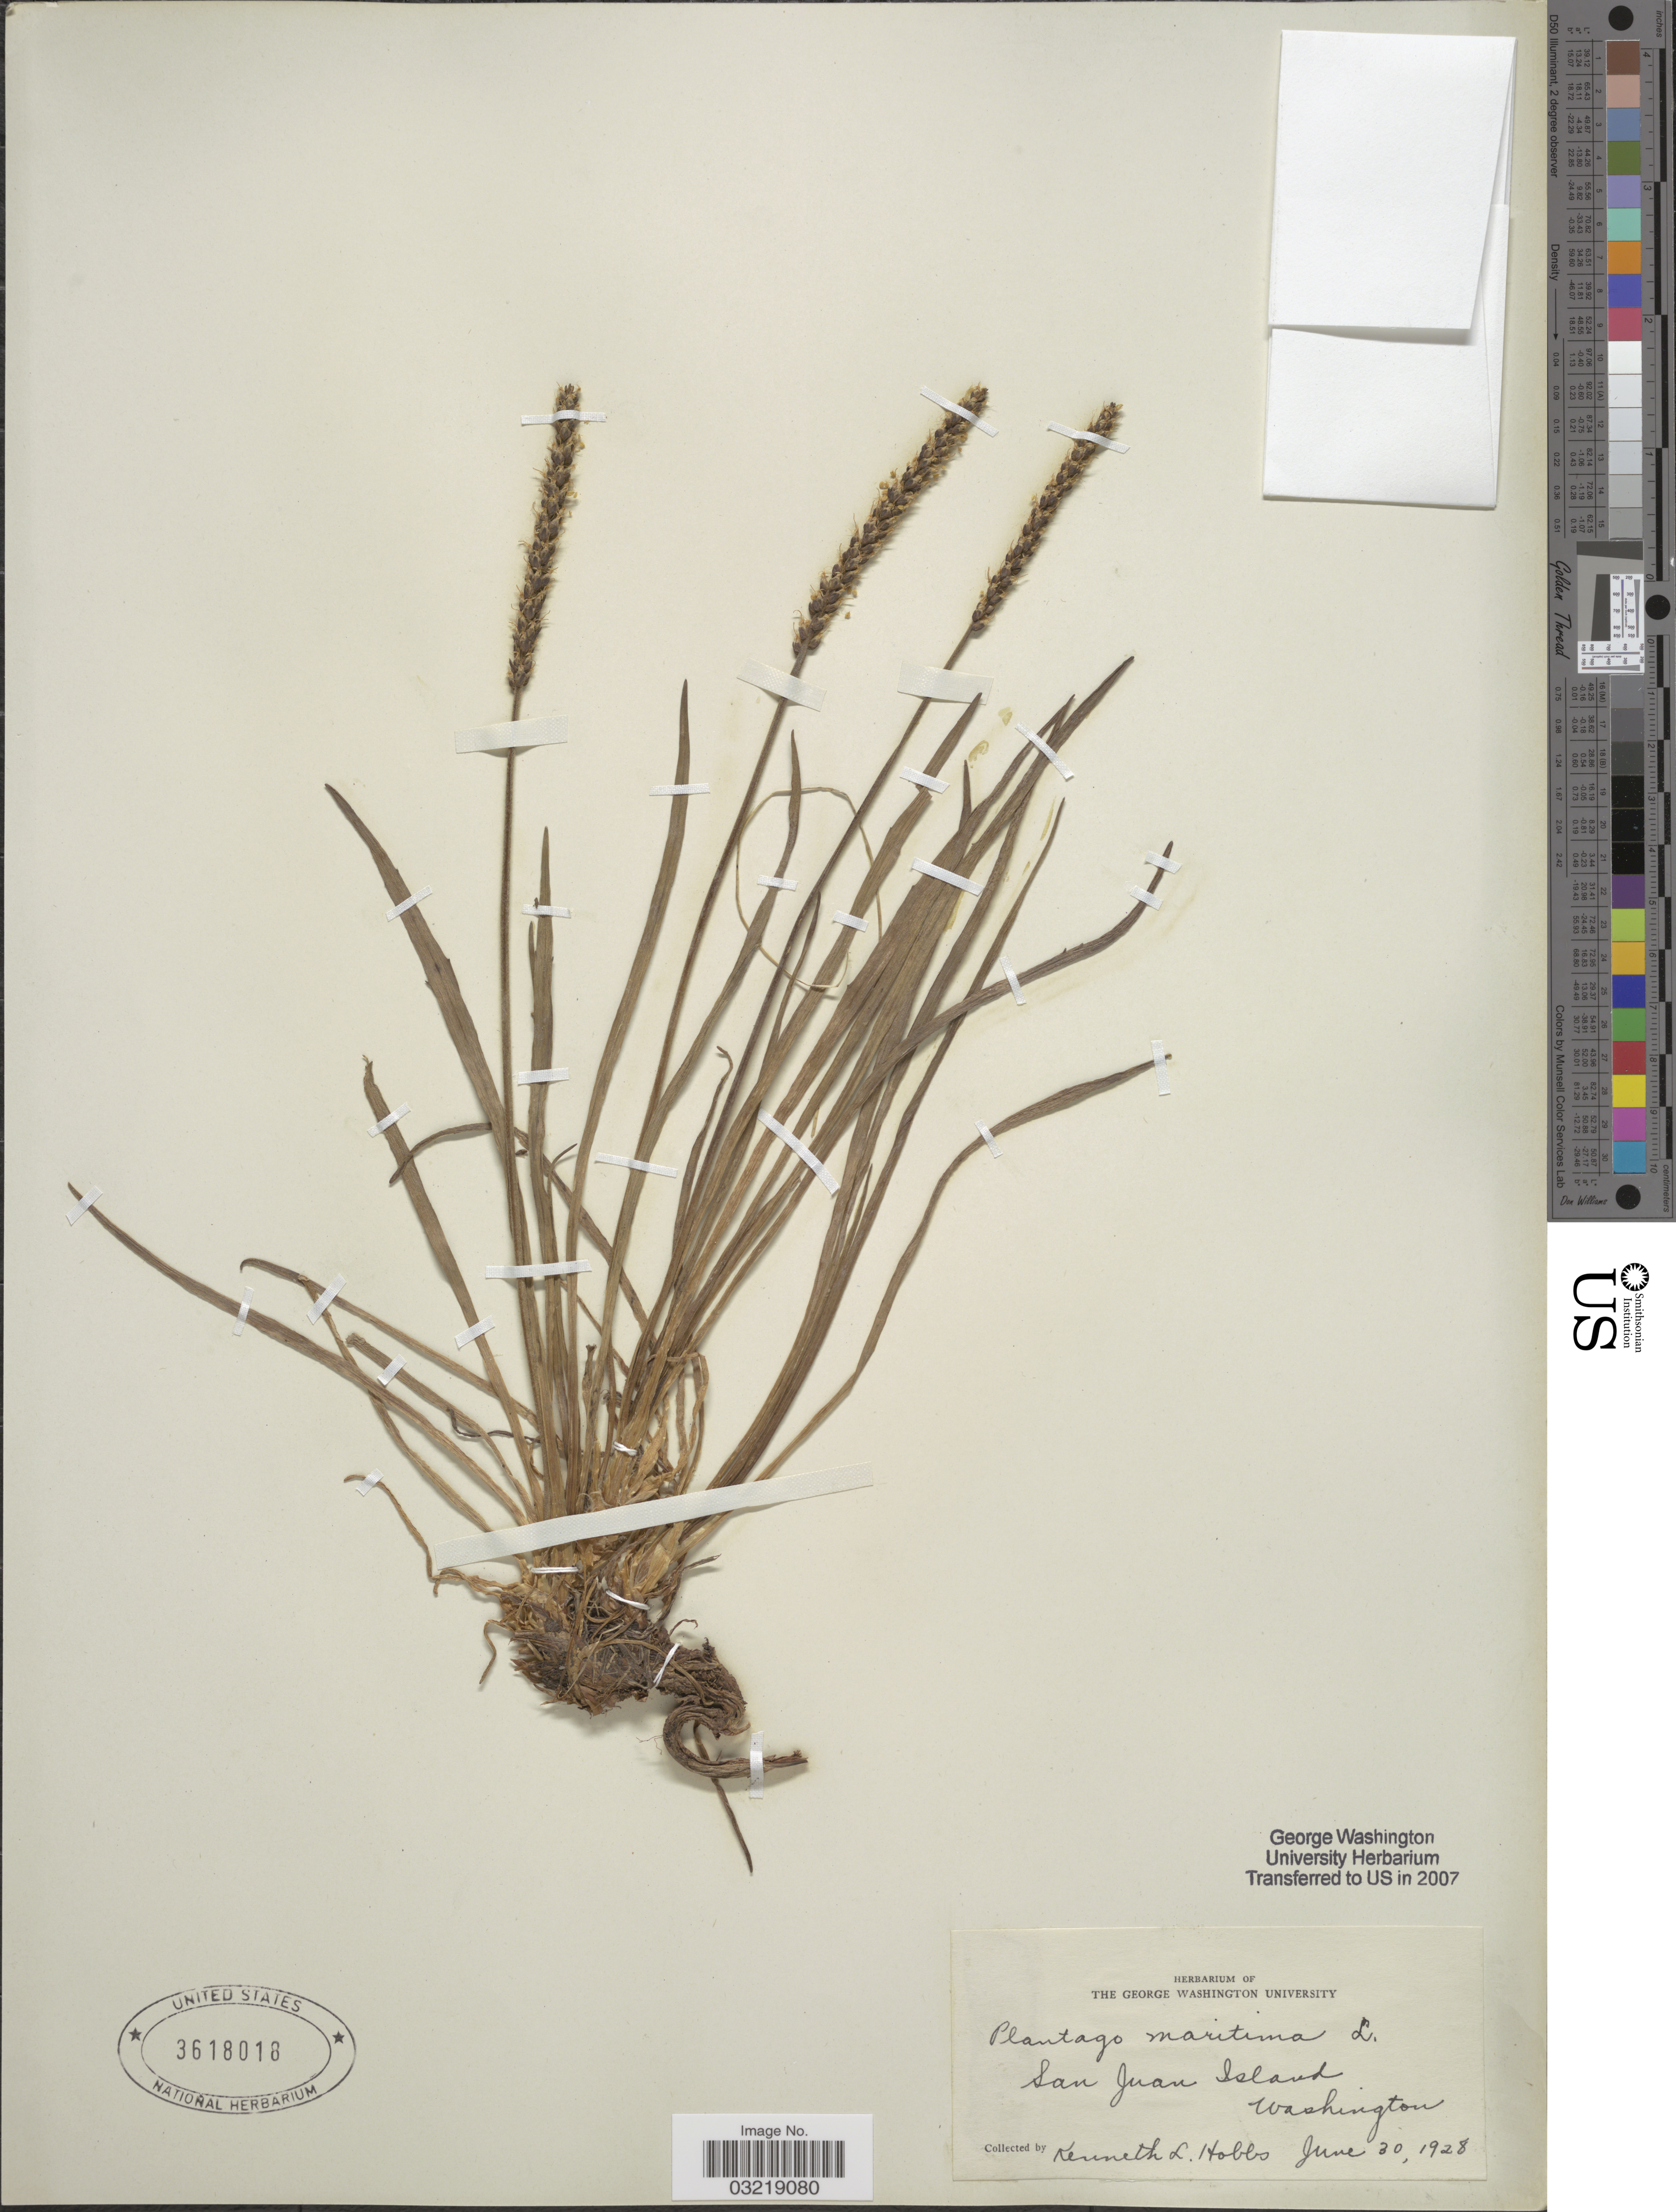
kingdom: Plantae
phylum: Tracheophyta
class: Magnoliopsida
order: Lamiales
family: Plantaginaceae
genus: Plantago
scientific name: Plantago maritima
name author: L.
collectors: K. Hobbs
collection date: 1928-06-30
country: United States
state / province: Washington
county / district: San Juan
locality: San Juan Island.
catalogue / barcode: US 3618018